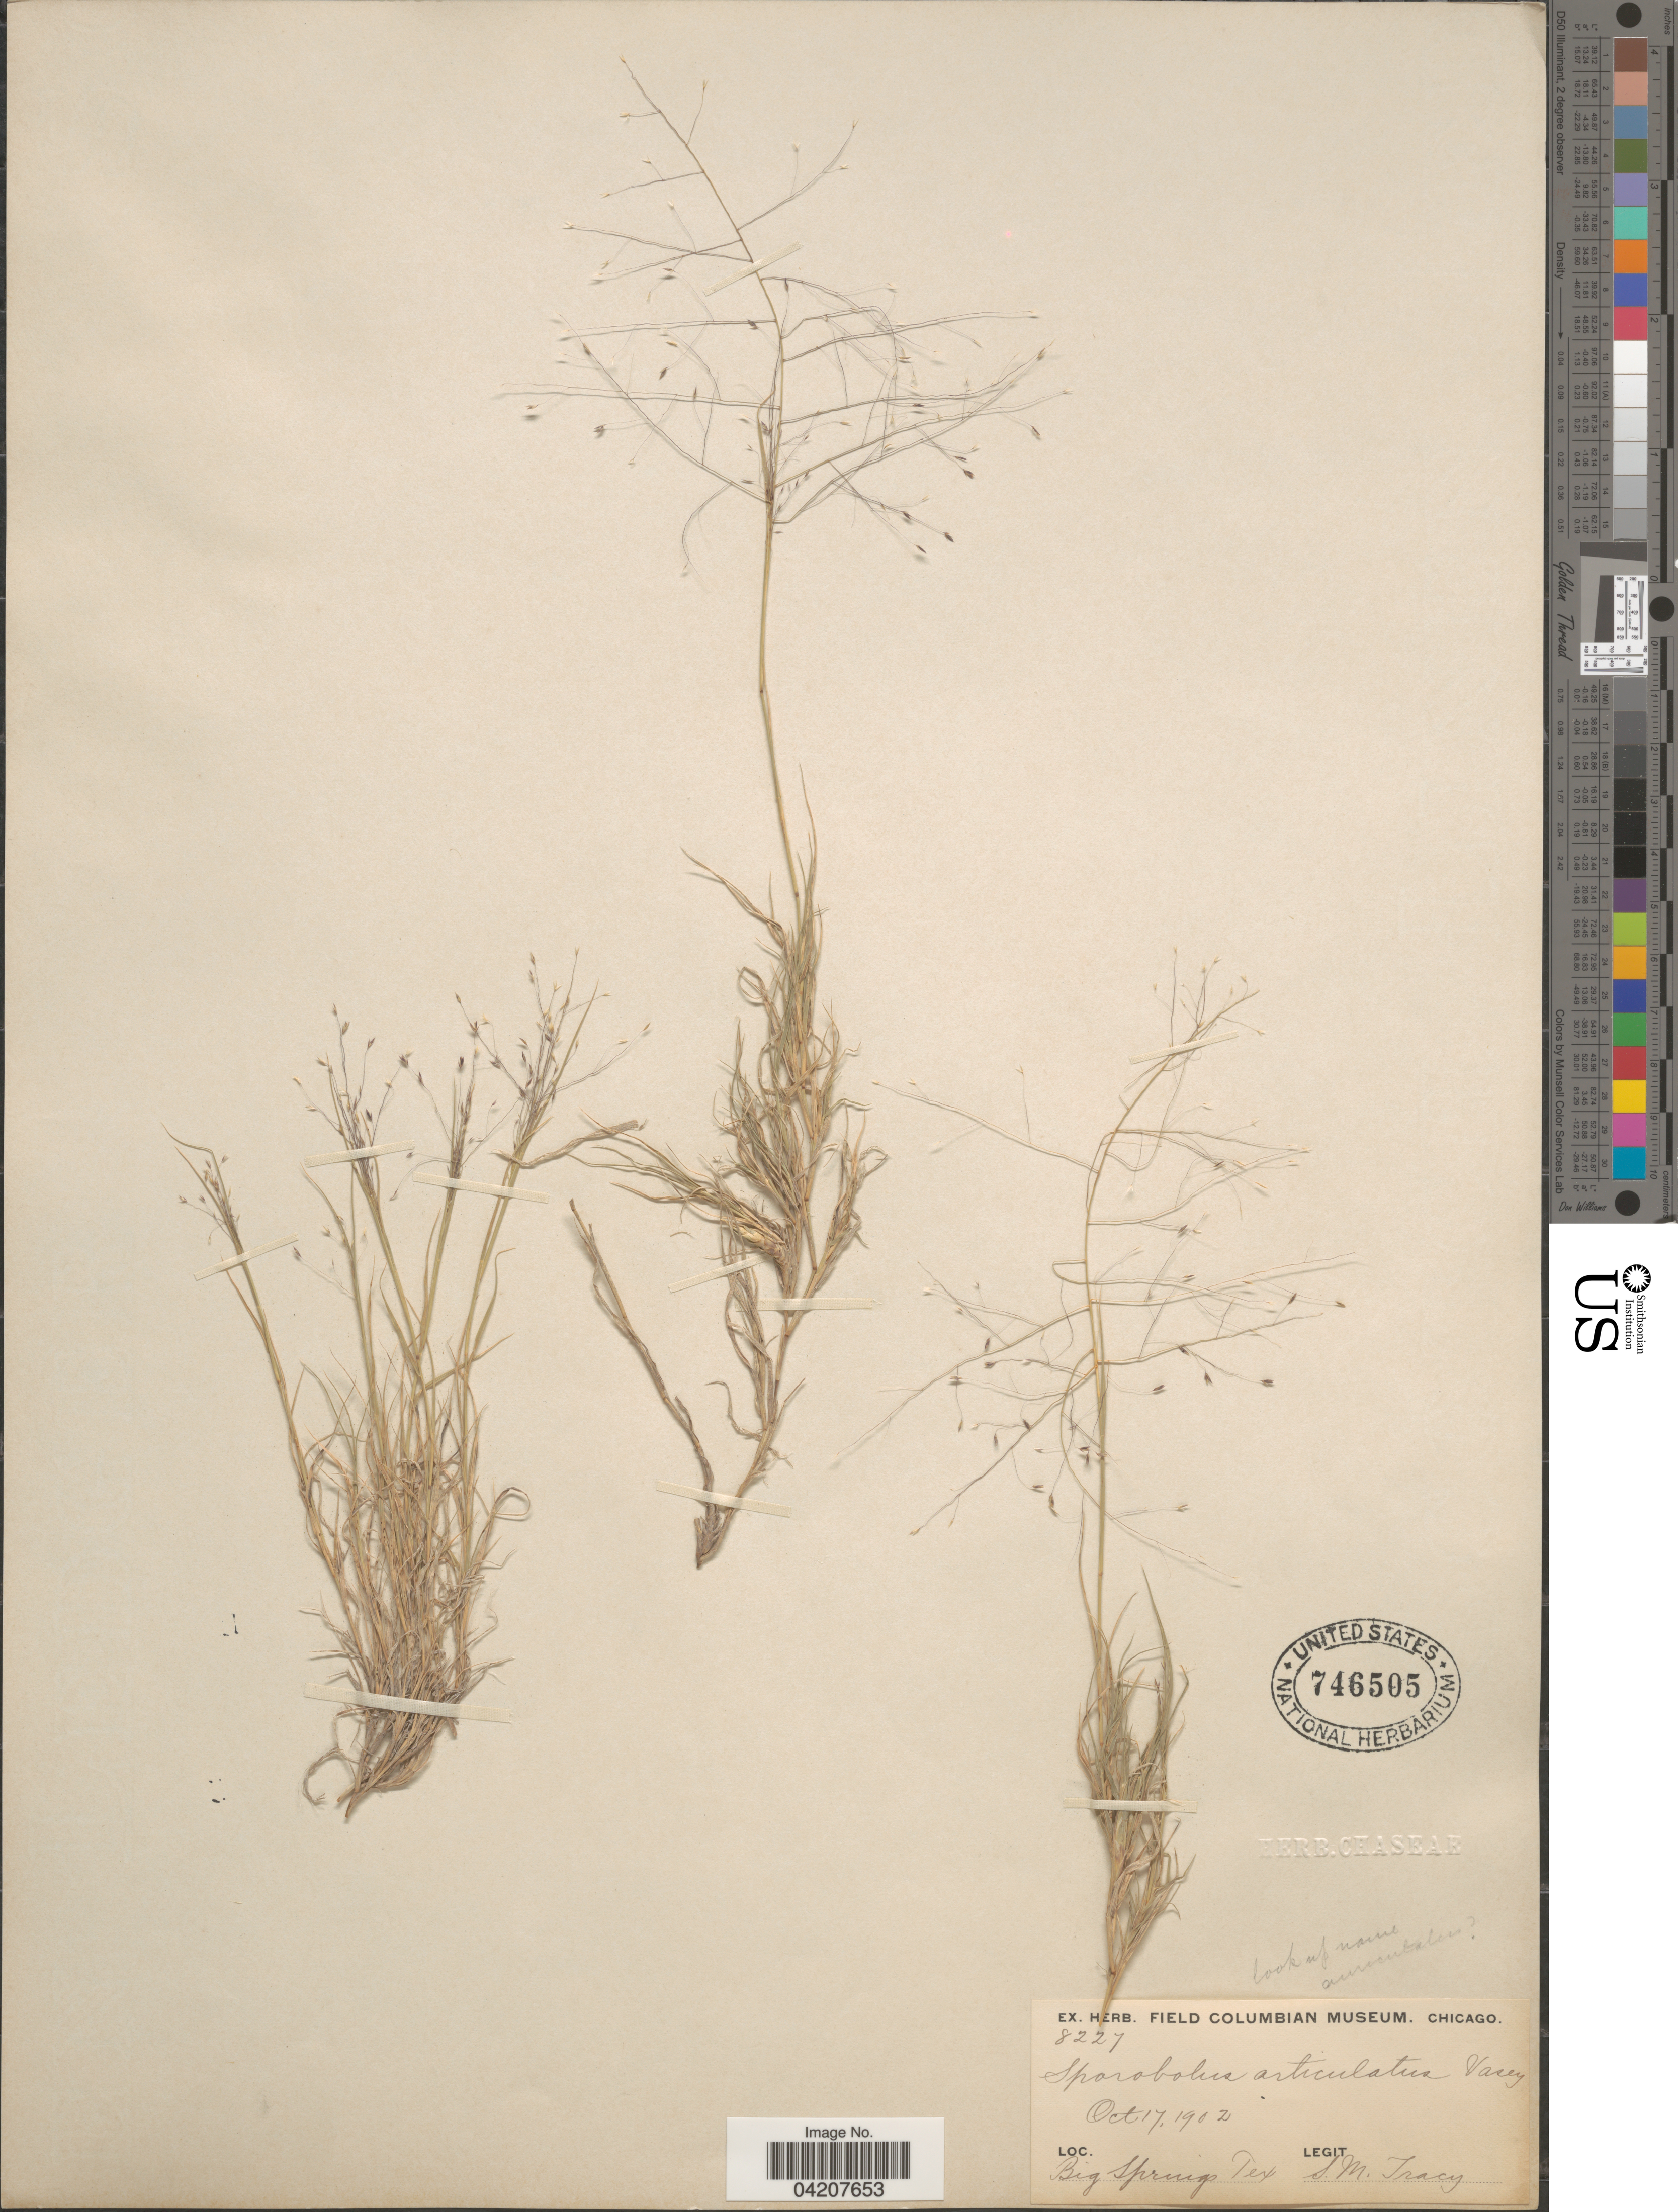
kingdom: Plantae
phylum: Tracheophyta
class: Liliopsida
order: Poales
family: Poaceae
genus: Muhlenbergia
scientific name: Muhlenbergia arenacea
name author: (Buckley) Hitchc.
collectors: S. M. Tracy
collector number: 8227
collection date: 1902-10-17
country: United States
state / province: Texas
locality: Big Springs.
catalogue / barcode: US 746505